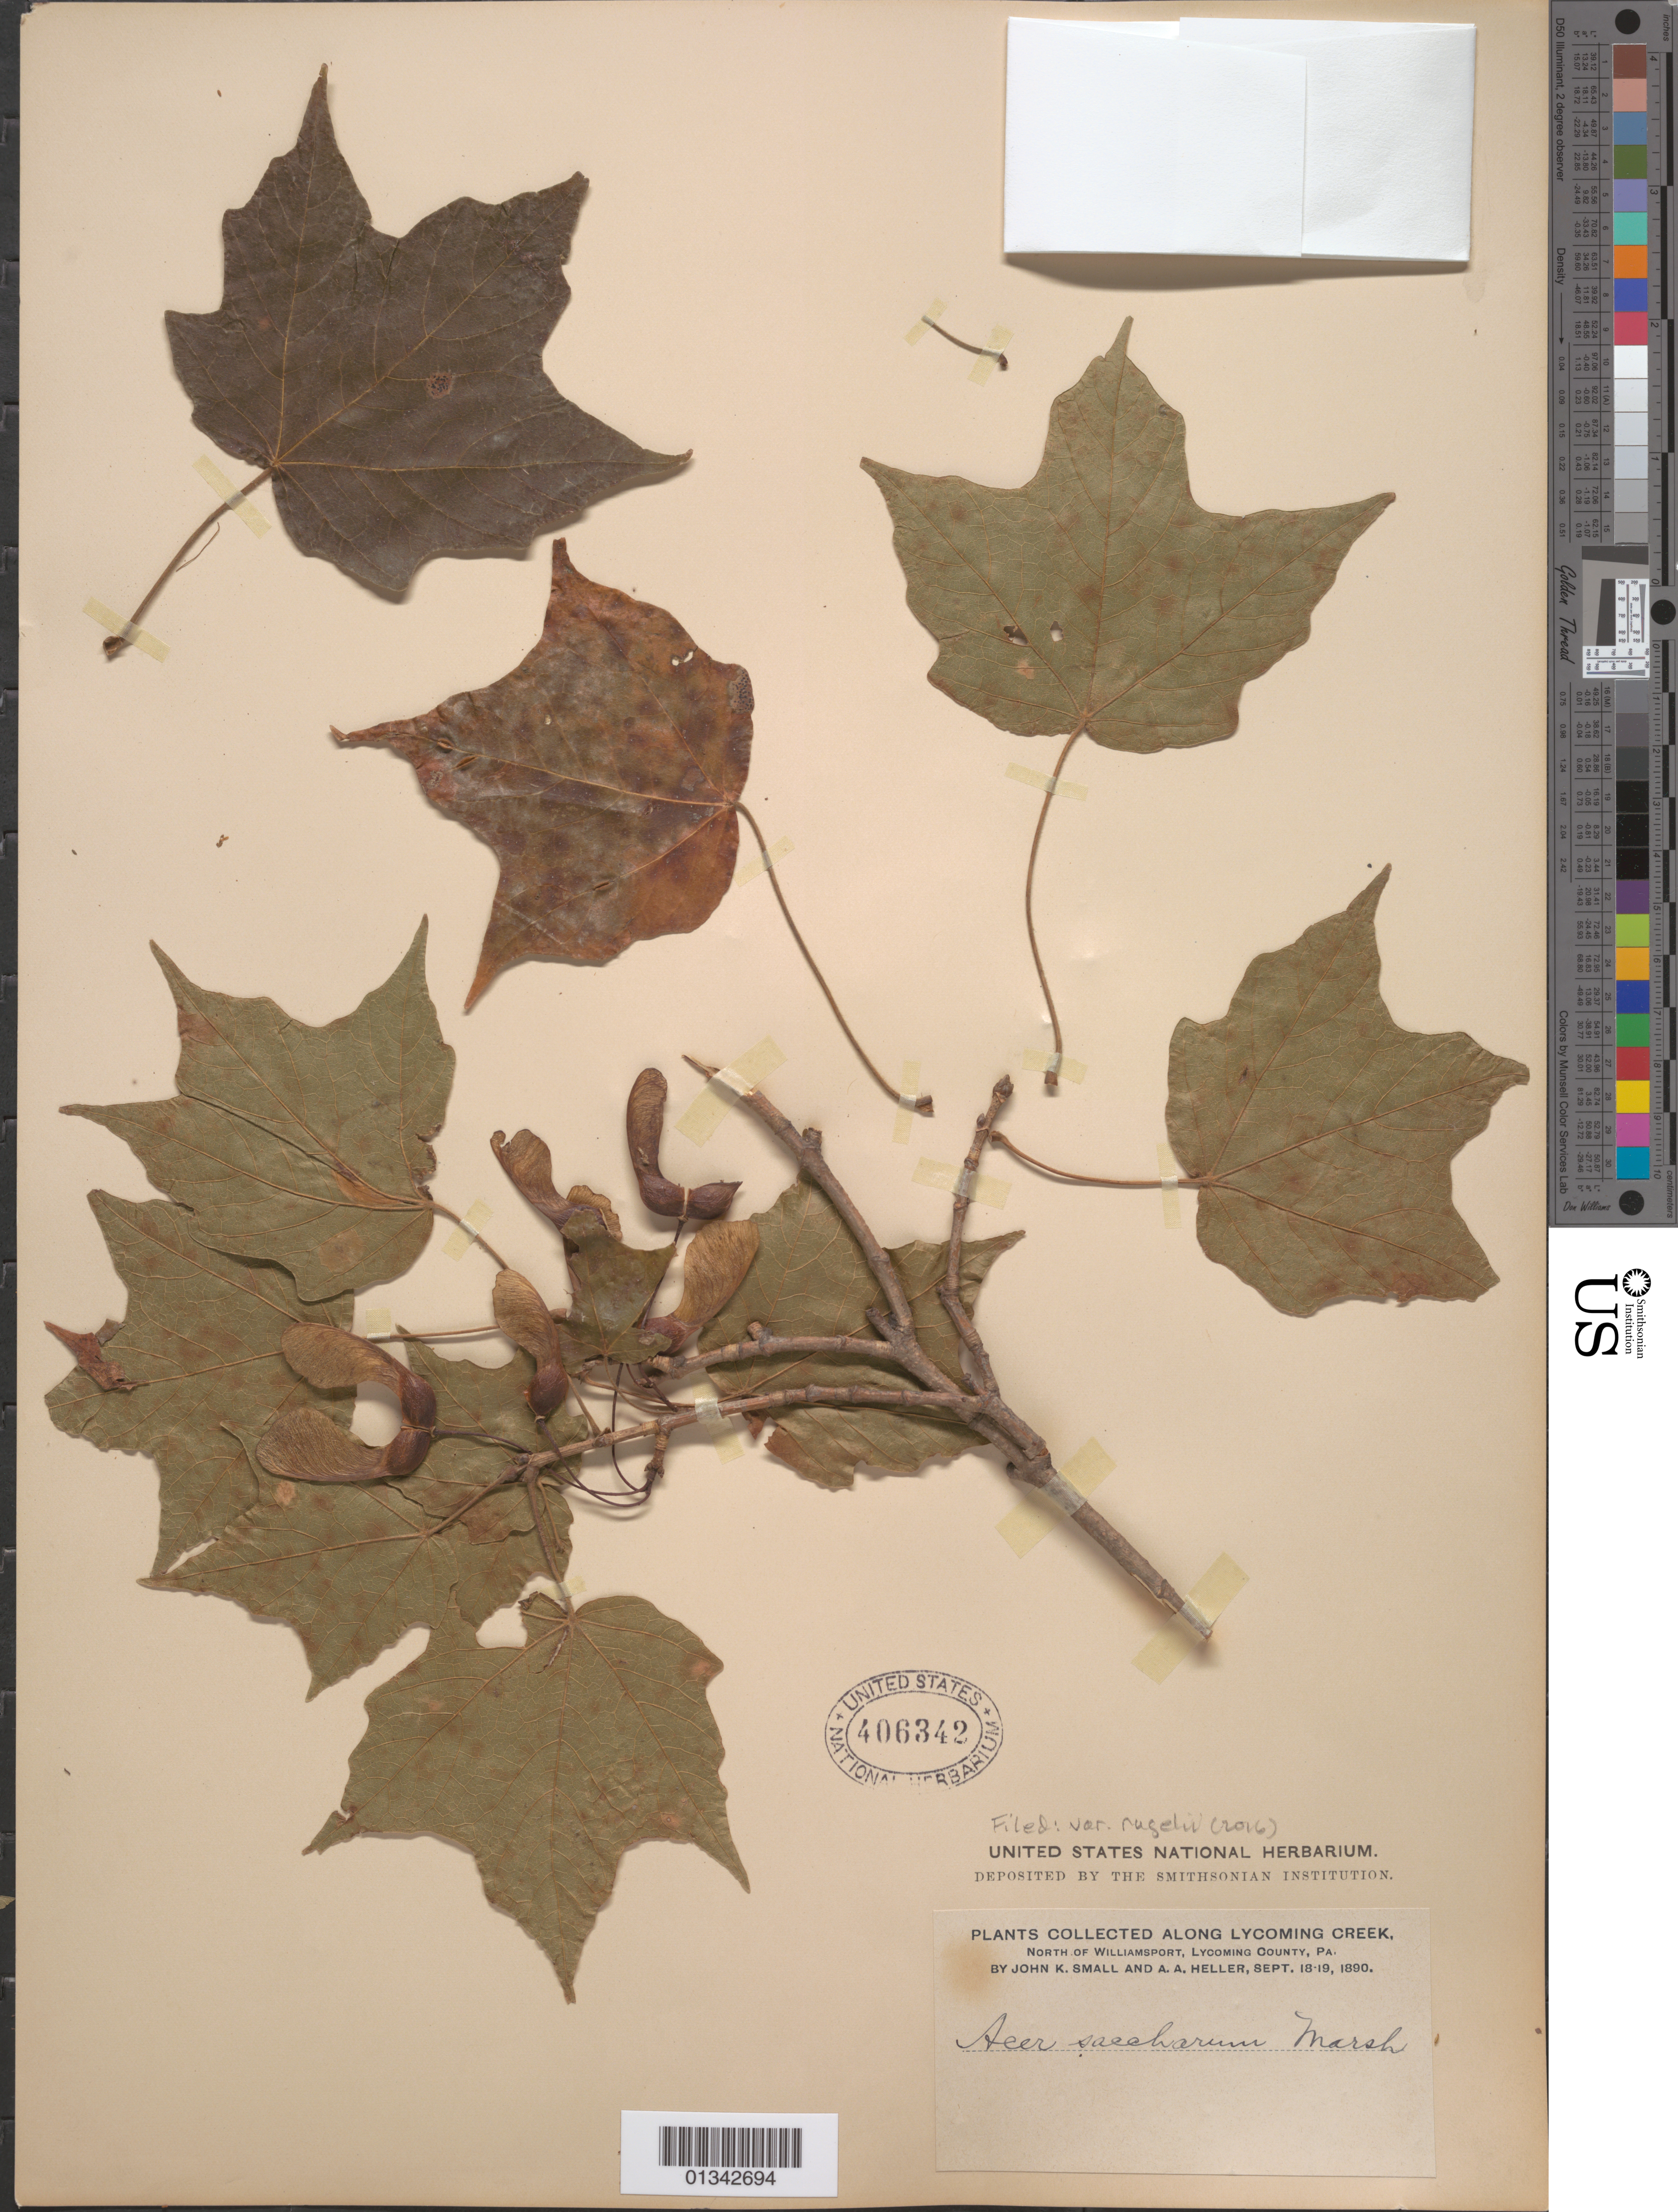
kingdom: Plantae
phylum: Tracheophyta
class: Magnoliopsida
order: Sapindales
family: Sapindaceae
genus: Acer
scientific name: Acer saccharum var. rugelii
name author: (Pax) Rehder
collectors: J. K. Small & A. A. Heller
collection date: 1890-09-18/1890-09-19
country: United States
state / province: Pennsylvania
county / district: Lycoming County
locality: Lycoming County, along Lycoming Creek, N of Williamsport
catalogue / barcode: US 406342